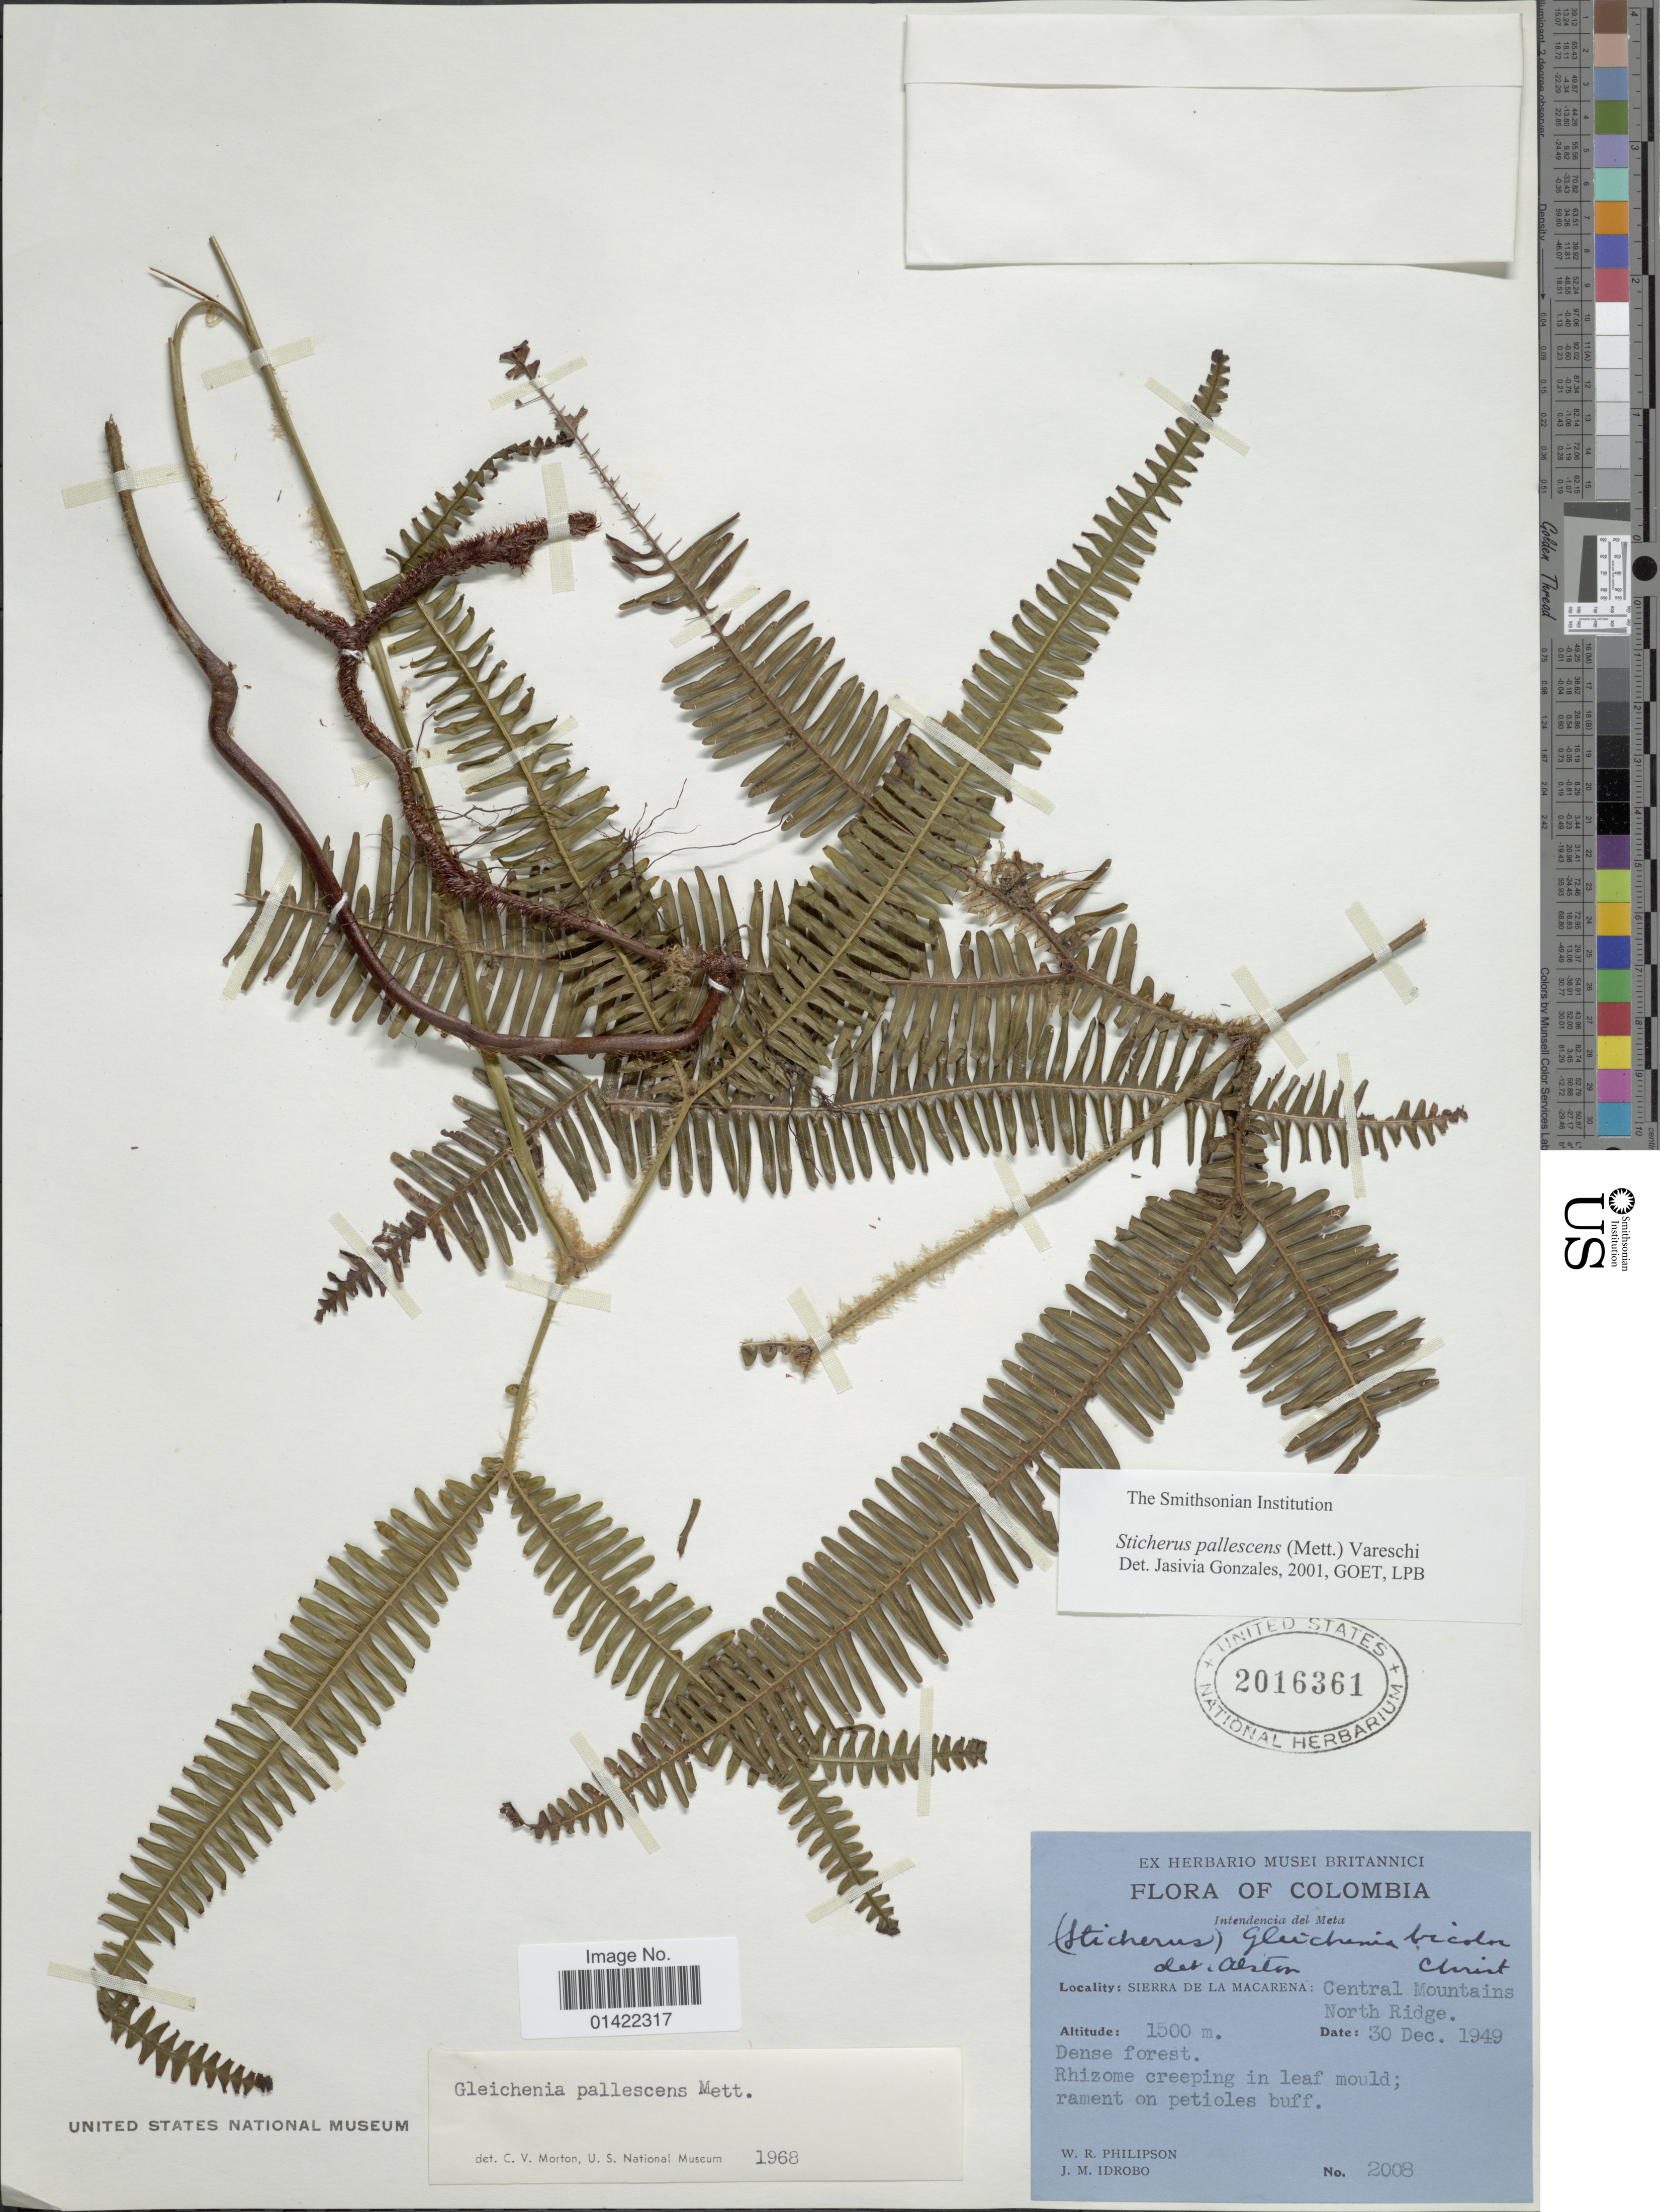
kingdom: Plantae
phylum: Tracheophyta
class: Polypodiopsida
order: Gleicheniales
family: Gleicheniaceae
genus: Sticherus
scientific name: Sticherus pallescens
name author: (Mett.) Vareschi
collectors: W. R. Philipson & J. M. Idrobo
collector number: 2008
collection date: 1949-12-30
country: Colombia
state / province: Meta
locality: Sierra de la Macarena: Central Mountains North Ridge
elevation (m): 1500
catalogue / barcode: US 2016361